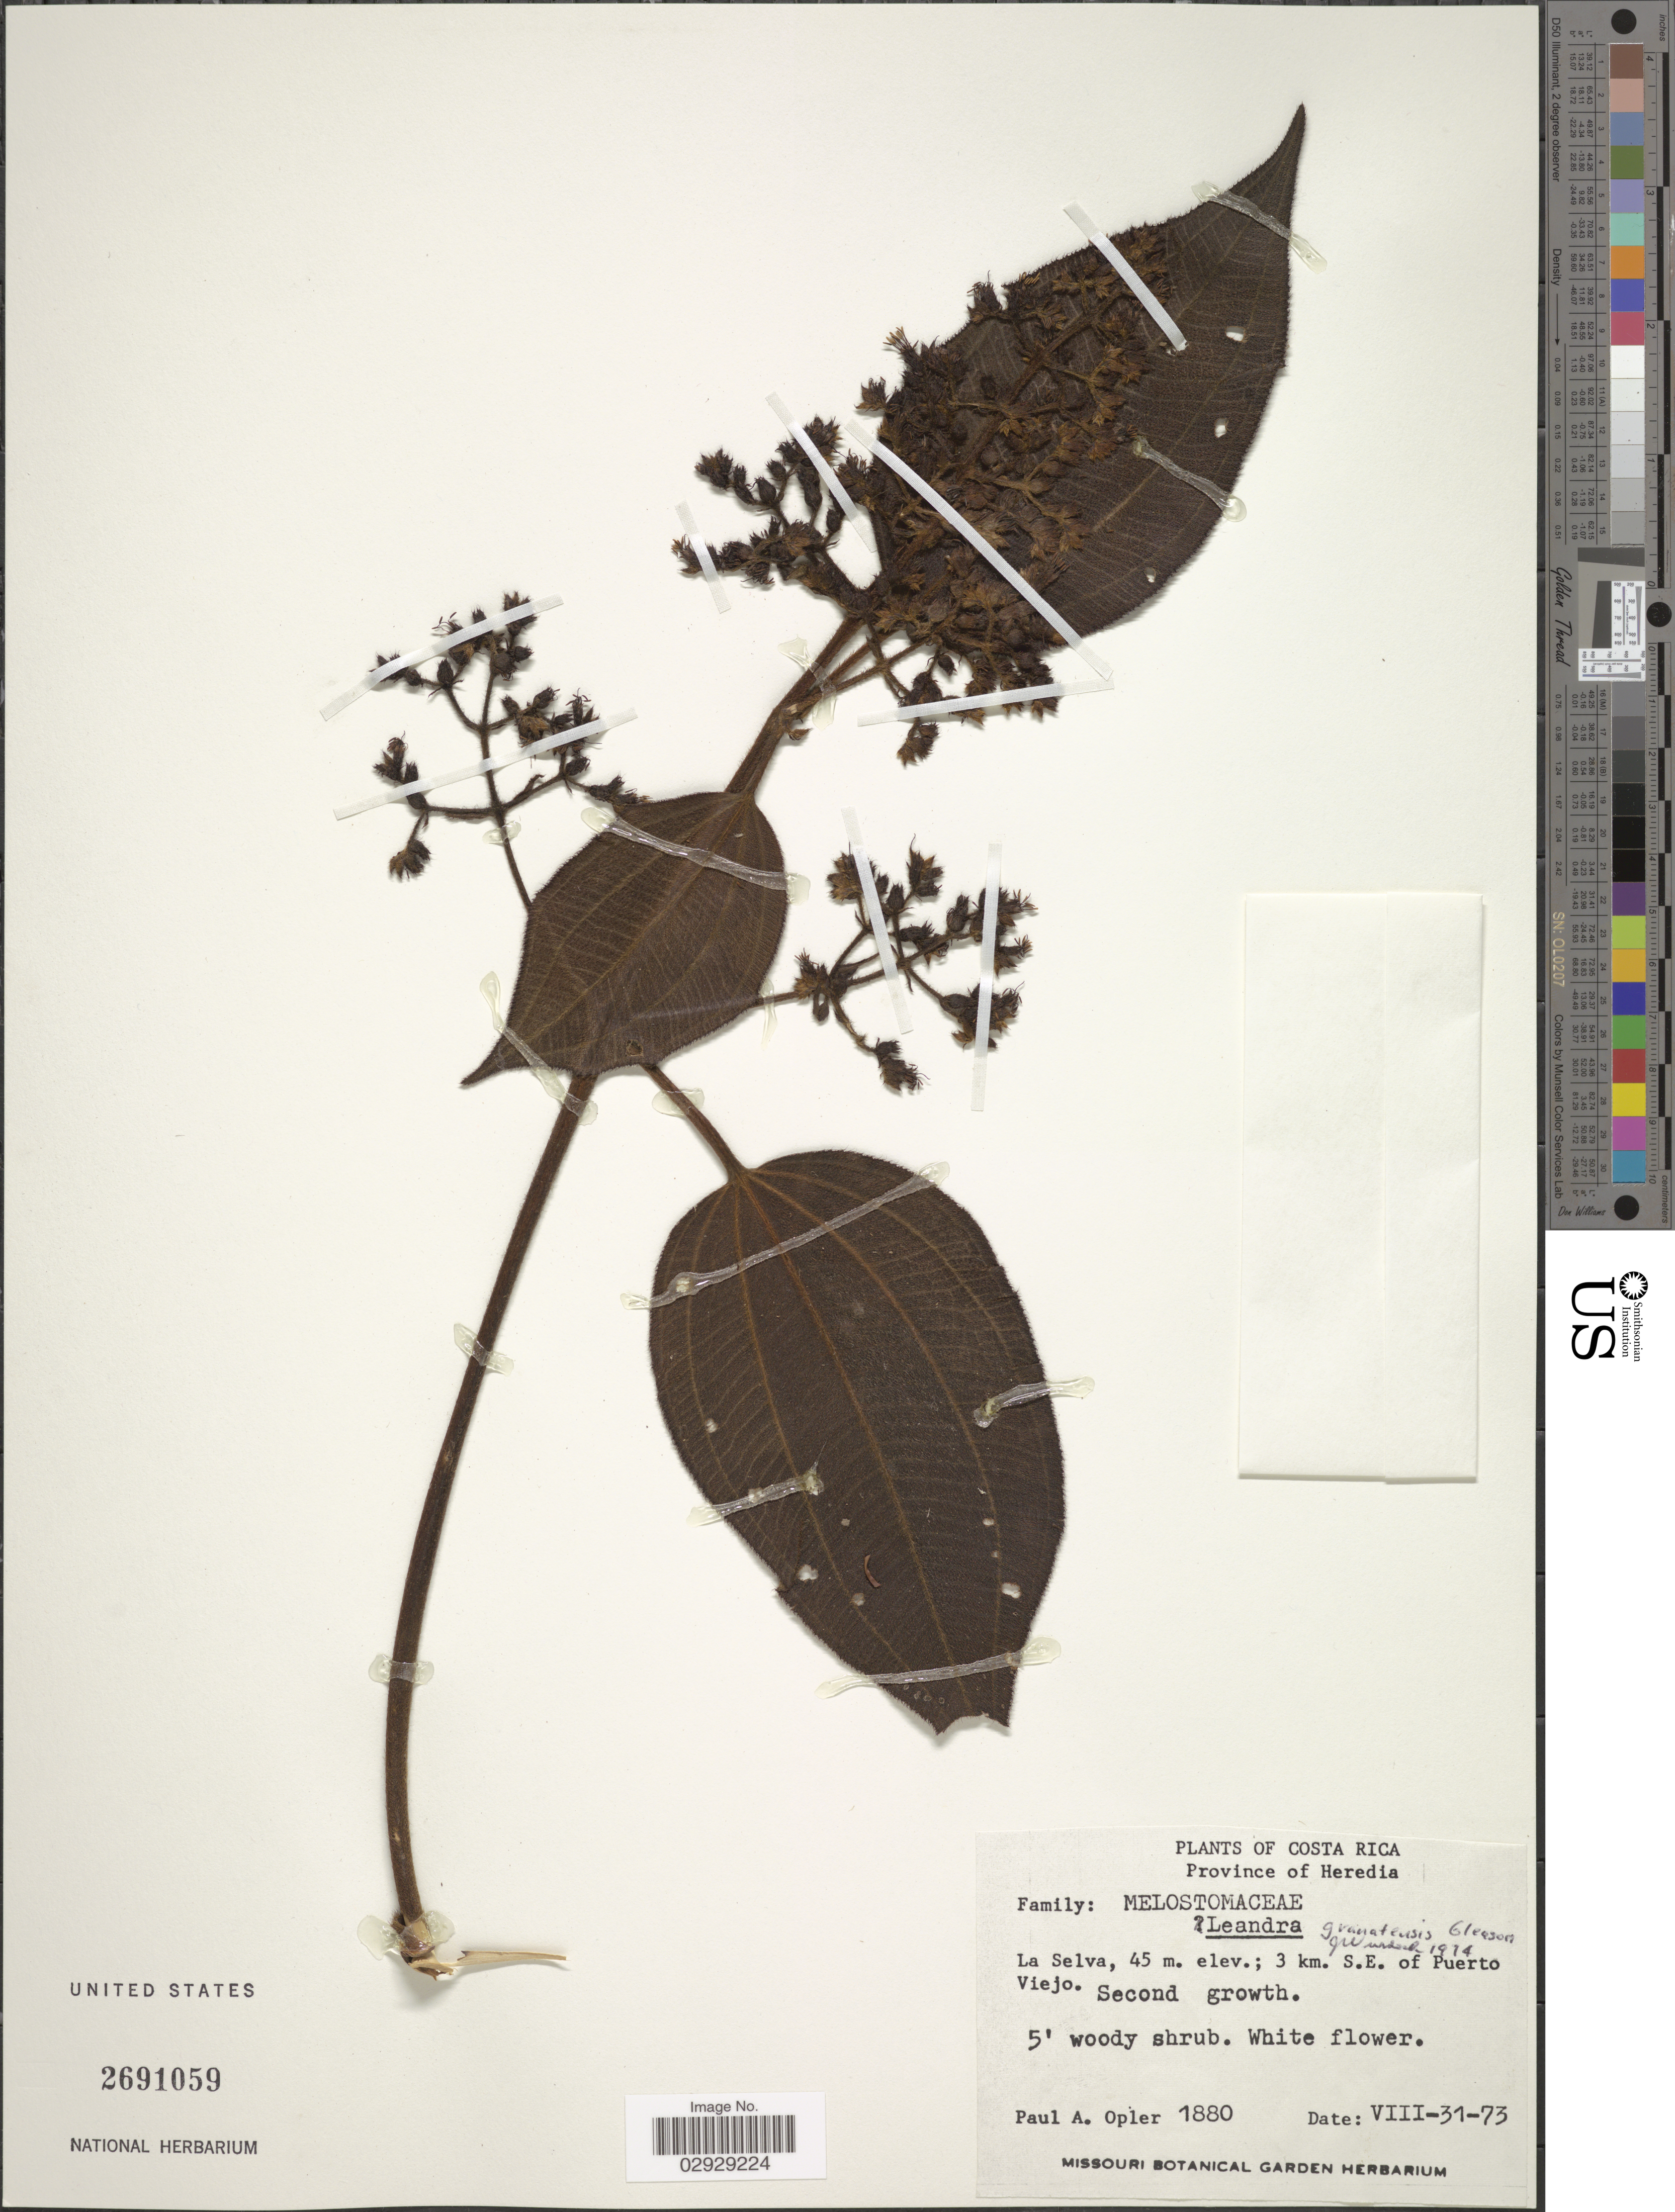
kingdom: Plantae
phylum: Tracheophyta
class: Magnoliopsida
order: Myrtales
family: Melastomataceae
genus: Leandra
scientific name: Leandra granatensis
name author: Gleason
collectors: P. Opler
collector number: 1880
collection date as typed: Transcribed d/m/y: 31/8/73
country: Costa Rica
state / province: Heredia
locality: La Selva; 3 km. S.E. of Puerto Viejo.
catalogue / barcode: US 2691059